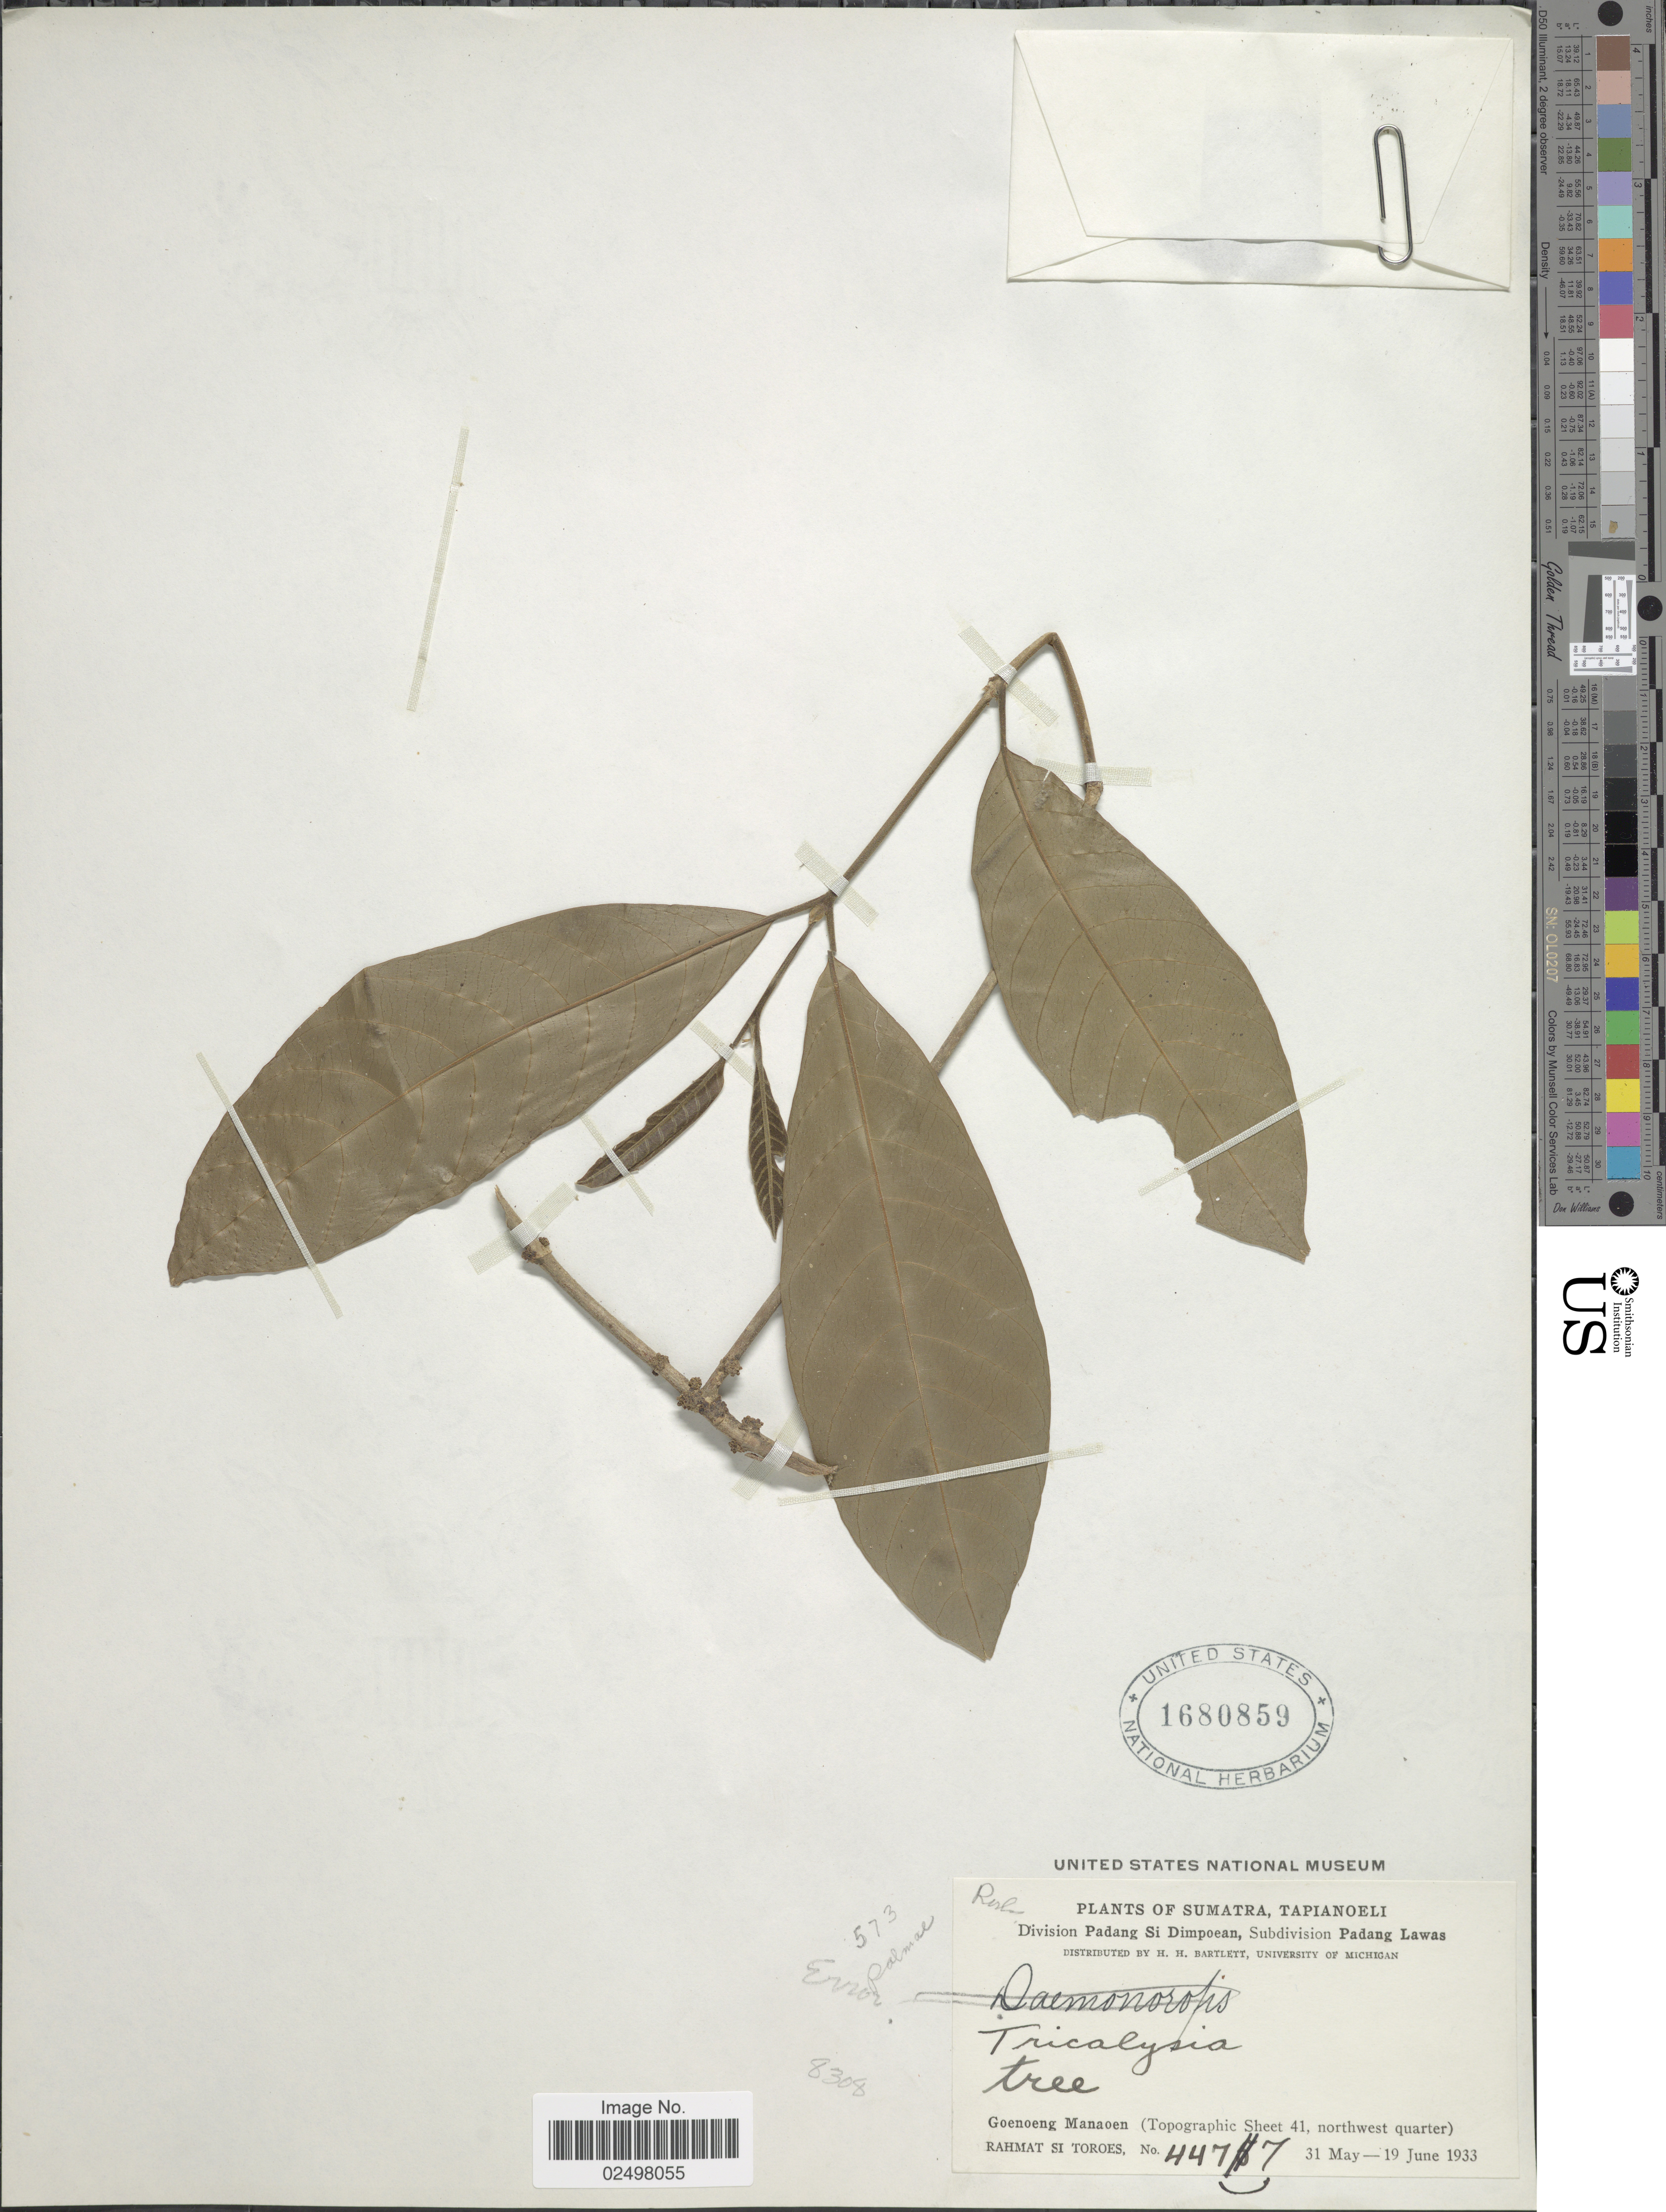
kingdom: Plantae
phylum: Tracheophyta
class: Magnoliopsida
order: Gentianales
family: Rubiaceae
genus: Tricalysia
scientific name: Tricalysia sp.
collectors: Rahmat Si Boeea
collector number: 4477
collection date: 1933-05-31/1933-06-19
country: Indonesia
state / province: Sumatra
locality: Tapianoeli, Division Padang Si Dimpoean, Subdivison Padang Lawas, Goenoeng Manoen (Topographic Sheet 41, northwest quarter)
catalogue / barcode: US 1680859